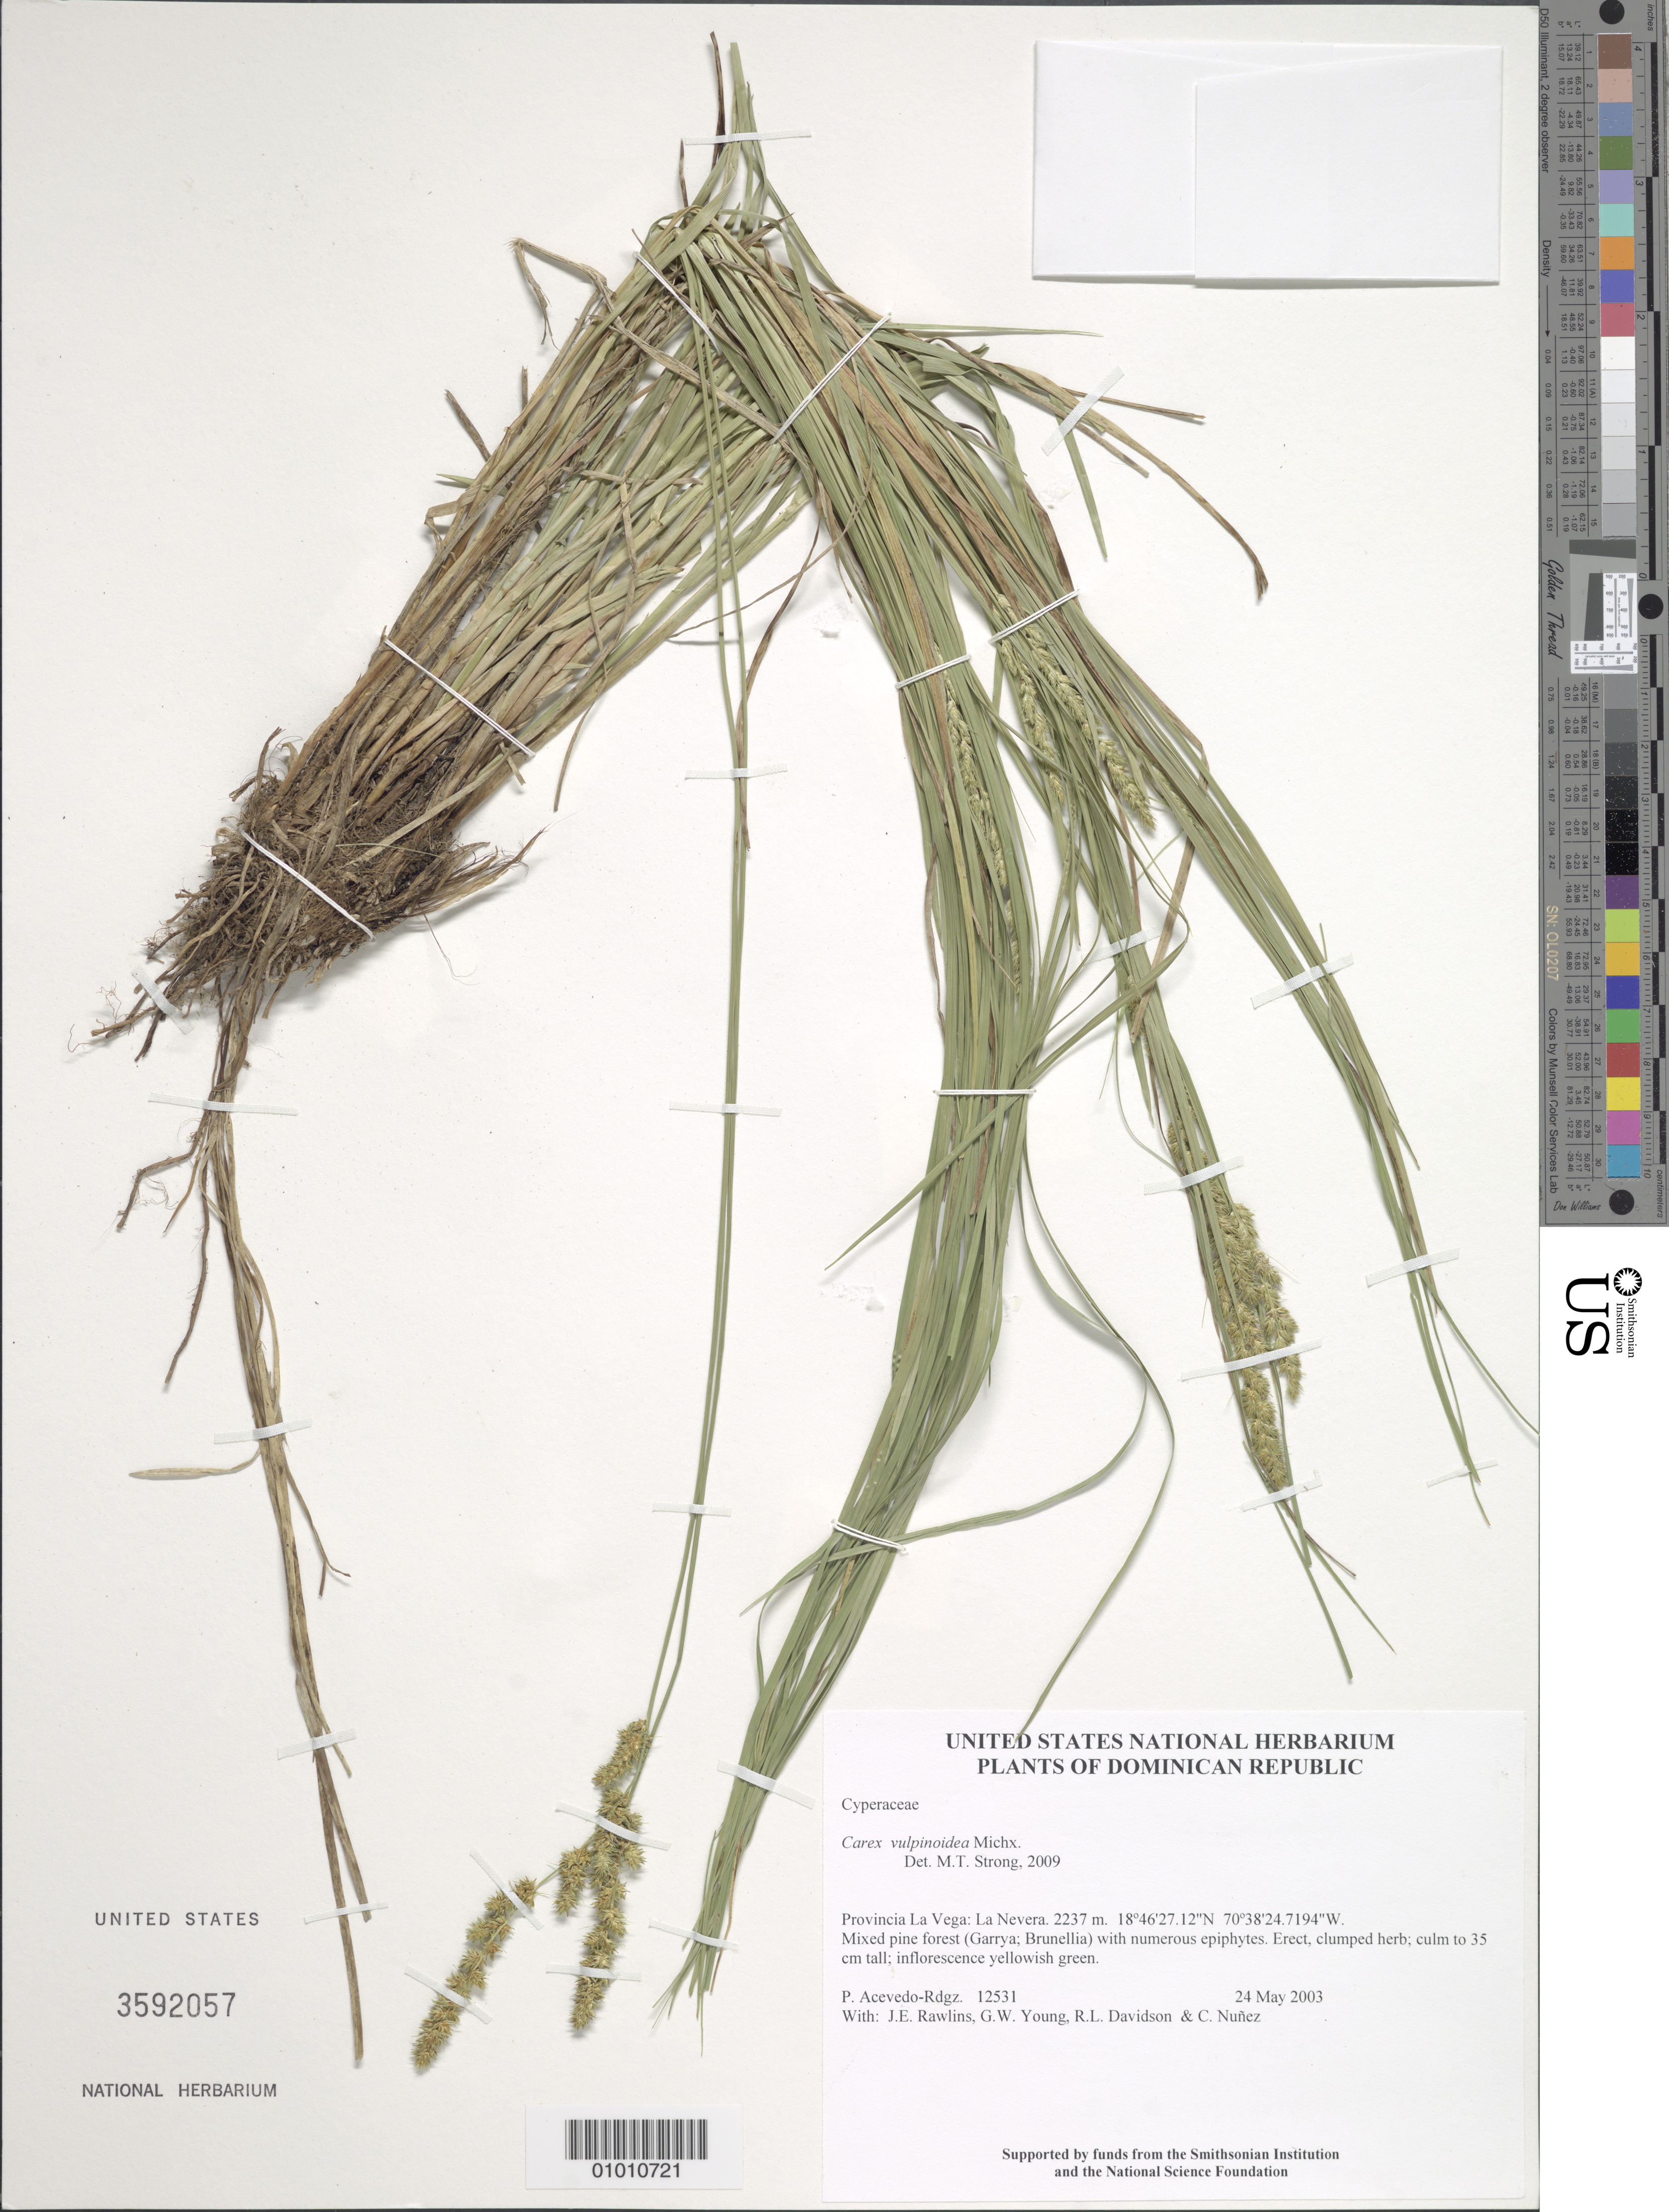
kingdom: Plantae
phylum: Tracheophyta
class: Liliopsida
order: Poales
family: Cyperaceae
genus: Carex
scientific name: Carex vulpinoidea Michx.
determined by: Strong, M. T., (US), Smithsonian Institution - National Museum of Natural History (UNITED STATES)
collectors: P. Acevedo-Rodr., J. Rawlins, G. Young, R. Davidson & C. Nunez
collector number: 12531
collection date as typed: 24 May 2003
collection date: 2003-05-24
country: Dominican Republic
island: Hispaniola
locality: Provincia La Vega: La Nevera.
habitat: Mixed pine forest (Garrya; Brunellia) with numerous epiphytes.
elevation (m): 2237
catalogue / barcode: US 3592057